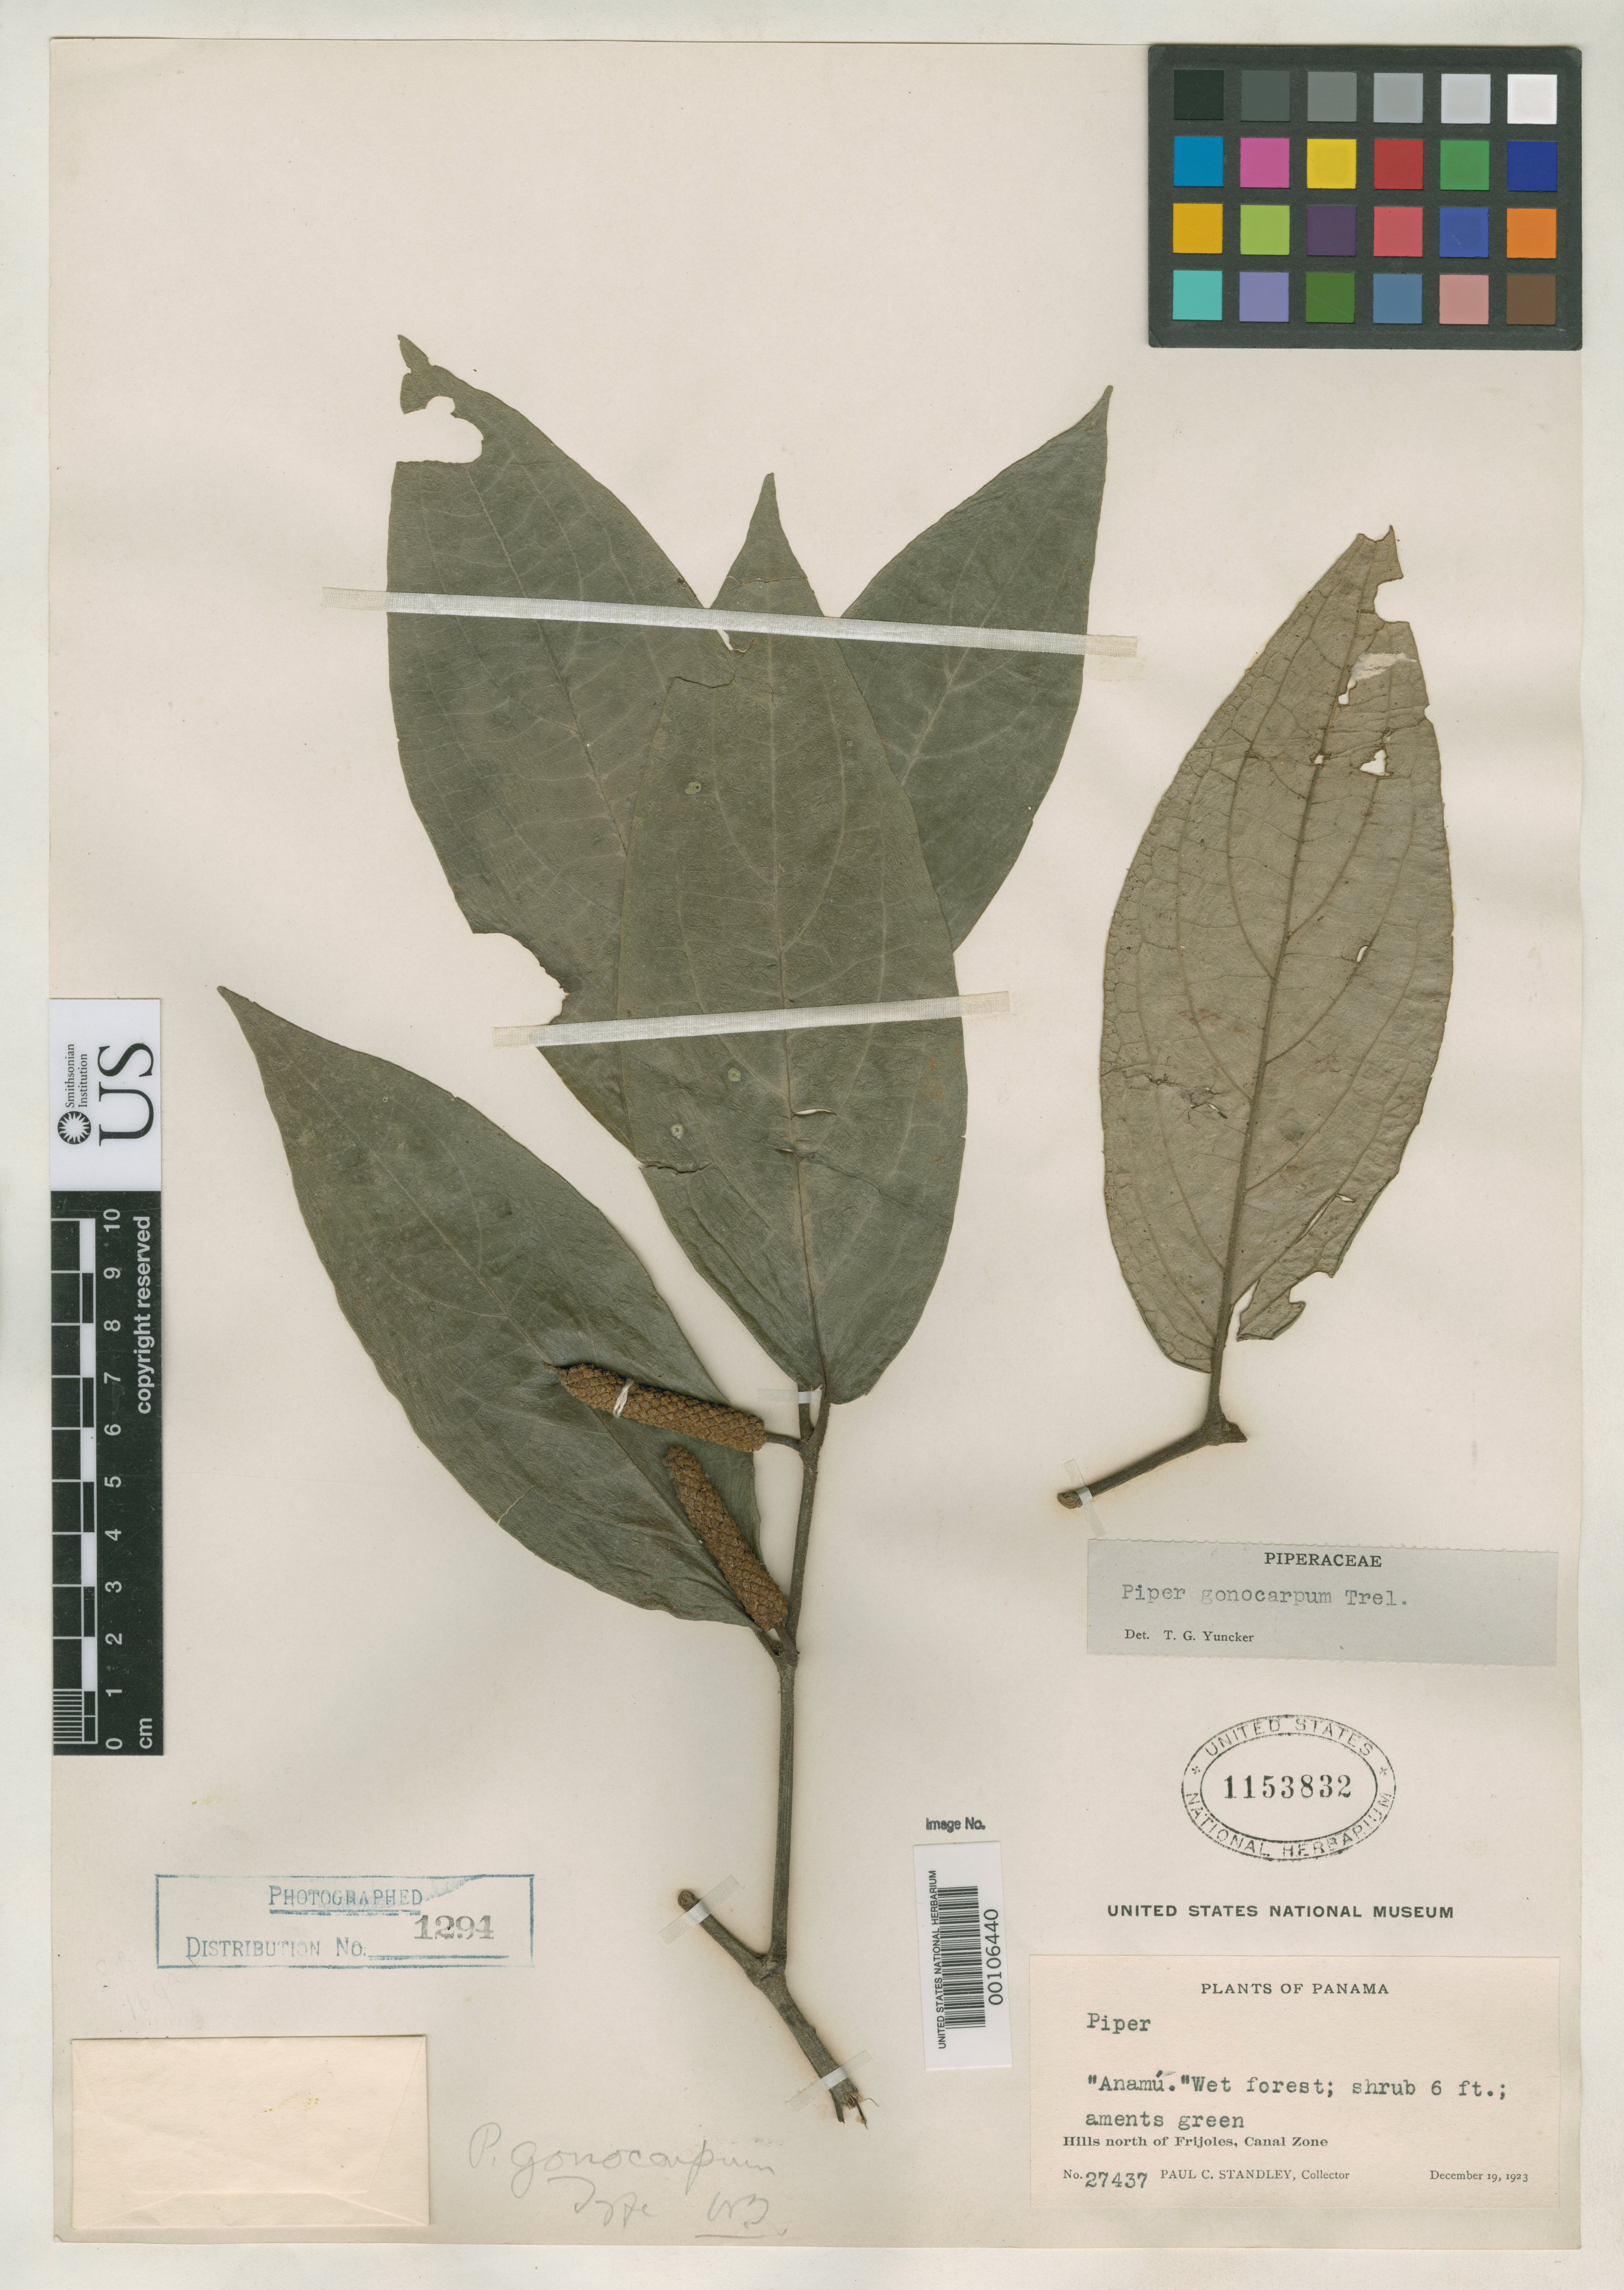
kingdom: Plantae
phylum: Tracheophyta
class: Magnoliopsida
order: Piperales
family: Piperaceae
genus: Piper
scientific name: Piper gonocarpum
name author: Trel.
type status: Holotype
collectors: P. C. Standley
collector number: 27437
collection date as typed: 19 Dec 1923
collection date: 1923-12-19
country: Panama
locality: N of Frijoles.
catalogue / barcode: US 1153832